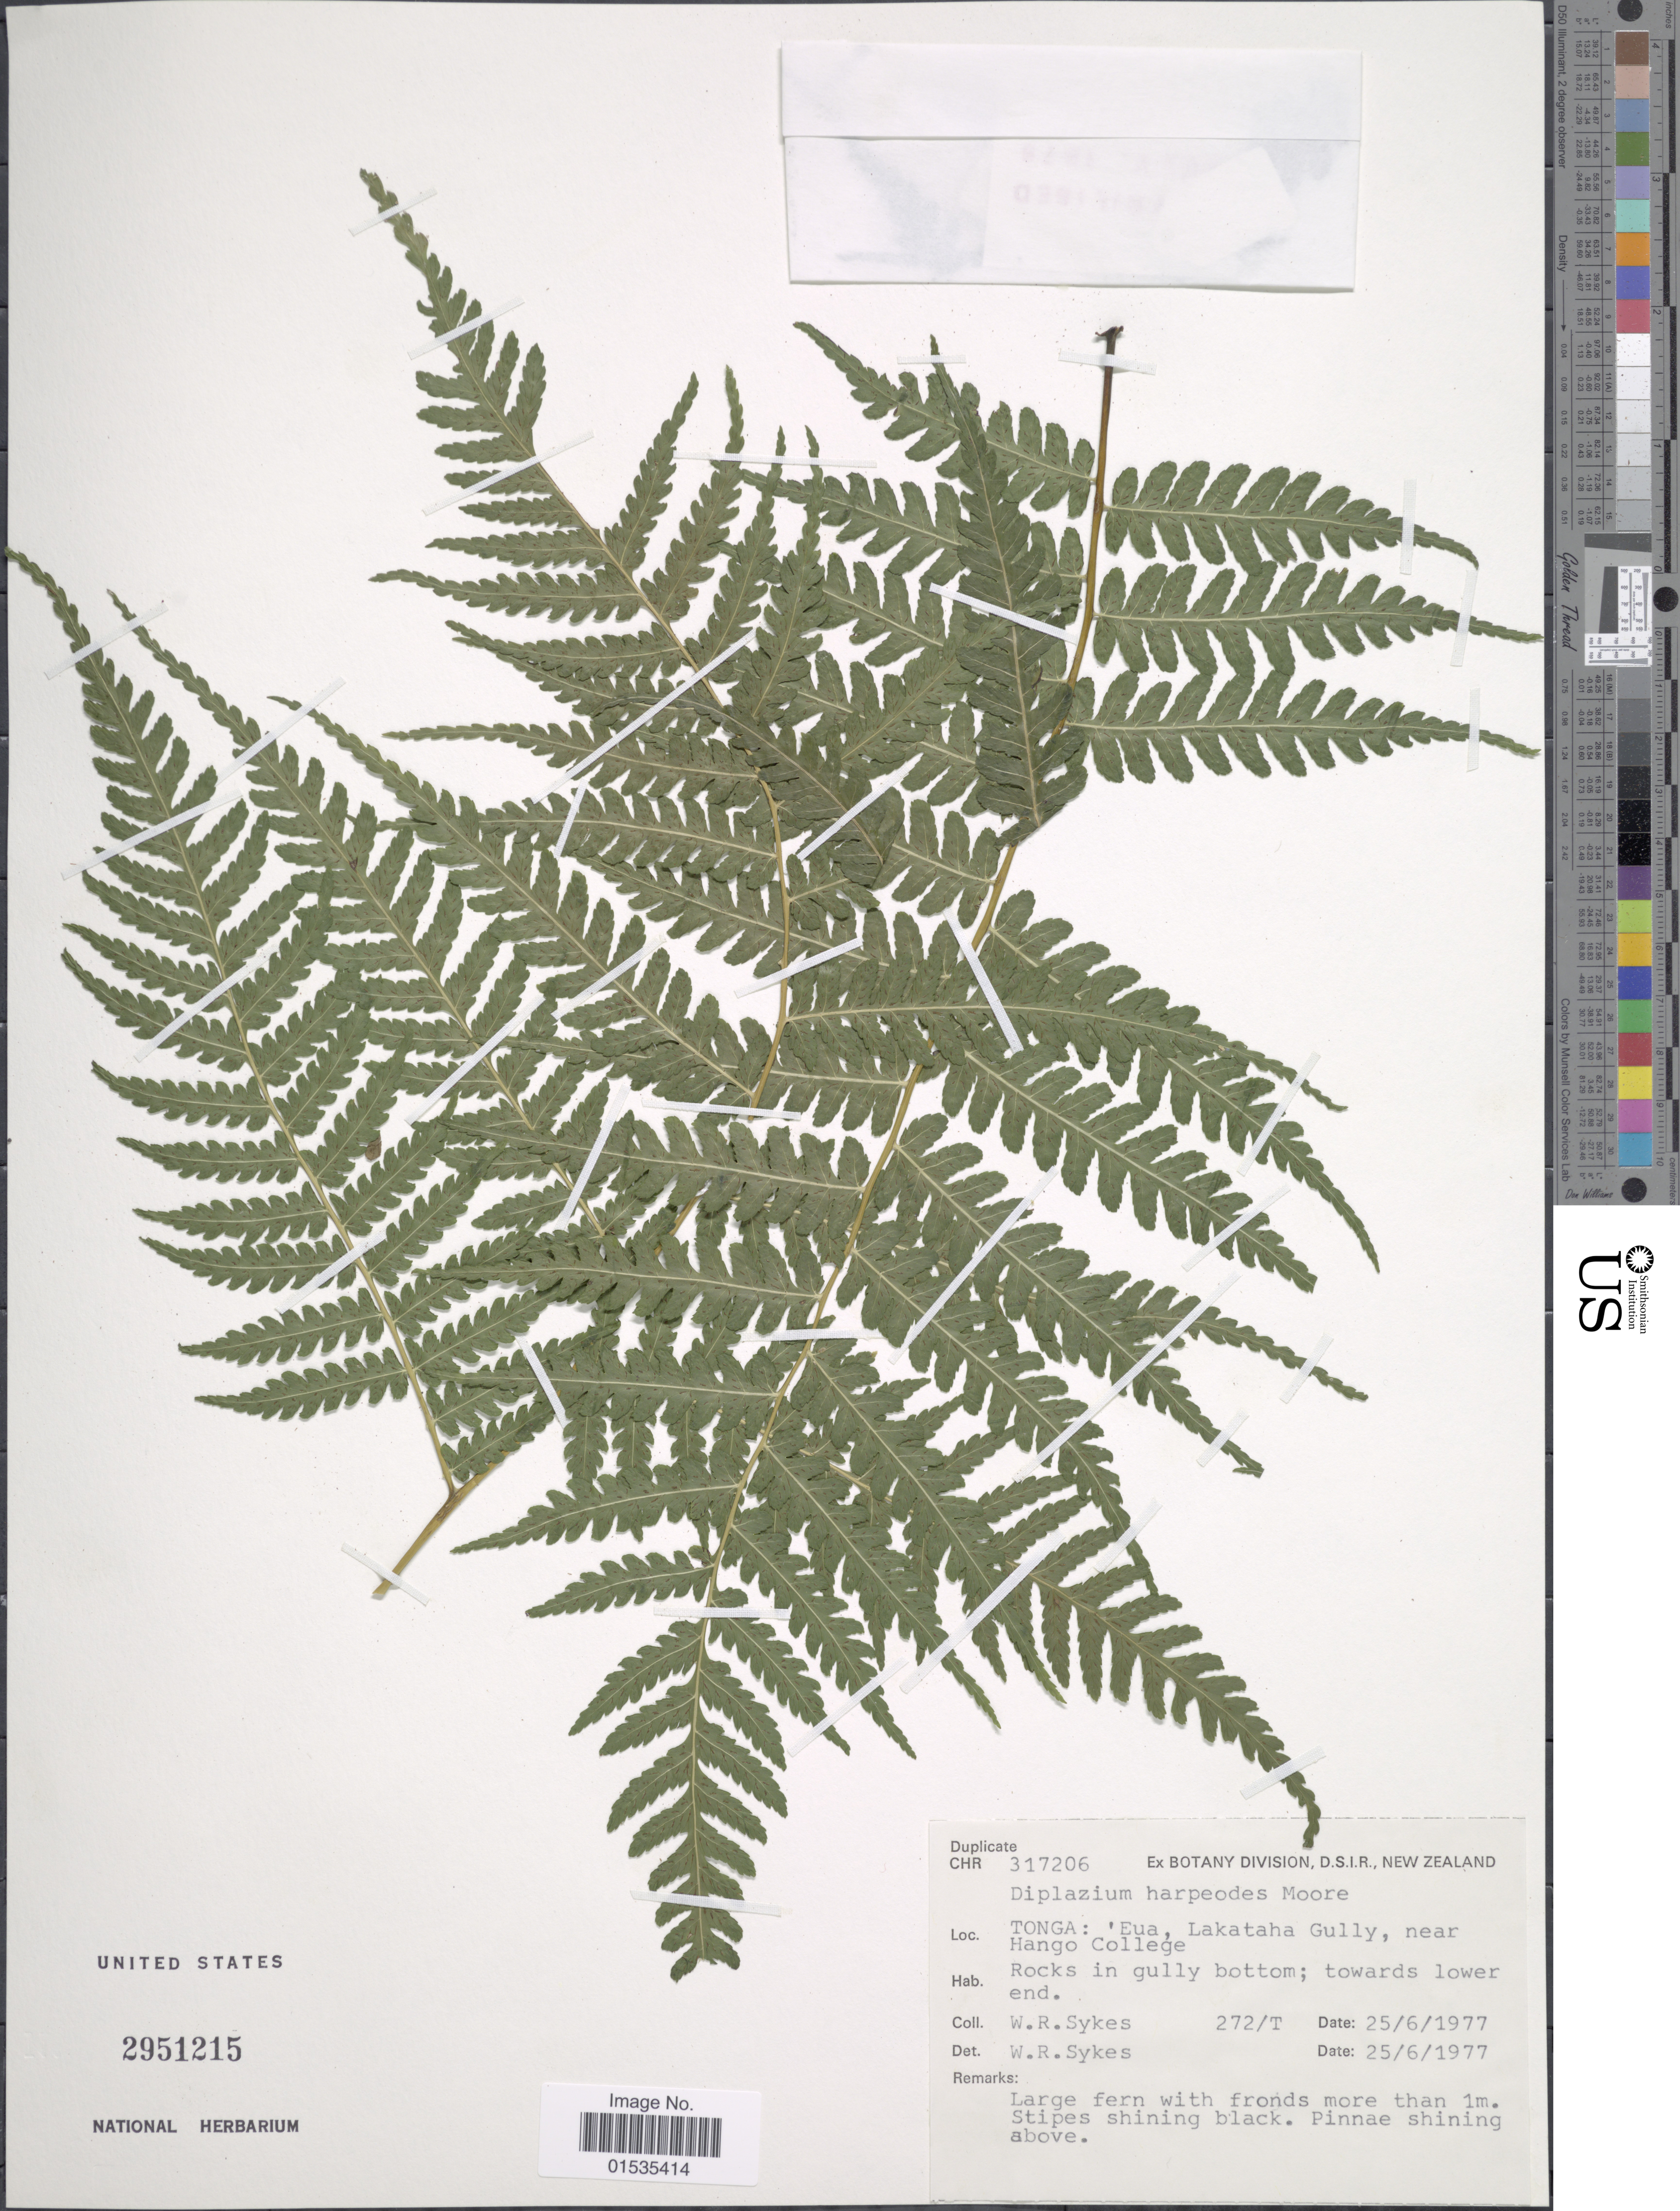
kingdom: Plantae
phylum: Tracheophyta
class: Polypodiopsida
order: Polypodiales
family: Athyriaceae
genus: Diplazium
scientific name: Diplazium harpeodes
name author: T. Moore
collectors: W. R. Sykes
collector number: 317206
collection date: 1977-06-25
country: Tonga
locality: Eua, Lakatah Gully, near Hang College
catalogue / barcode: US 2951215